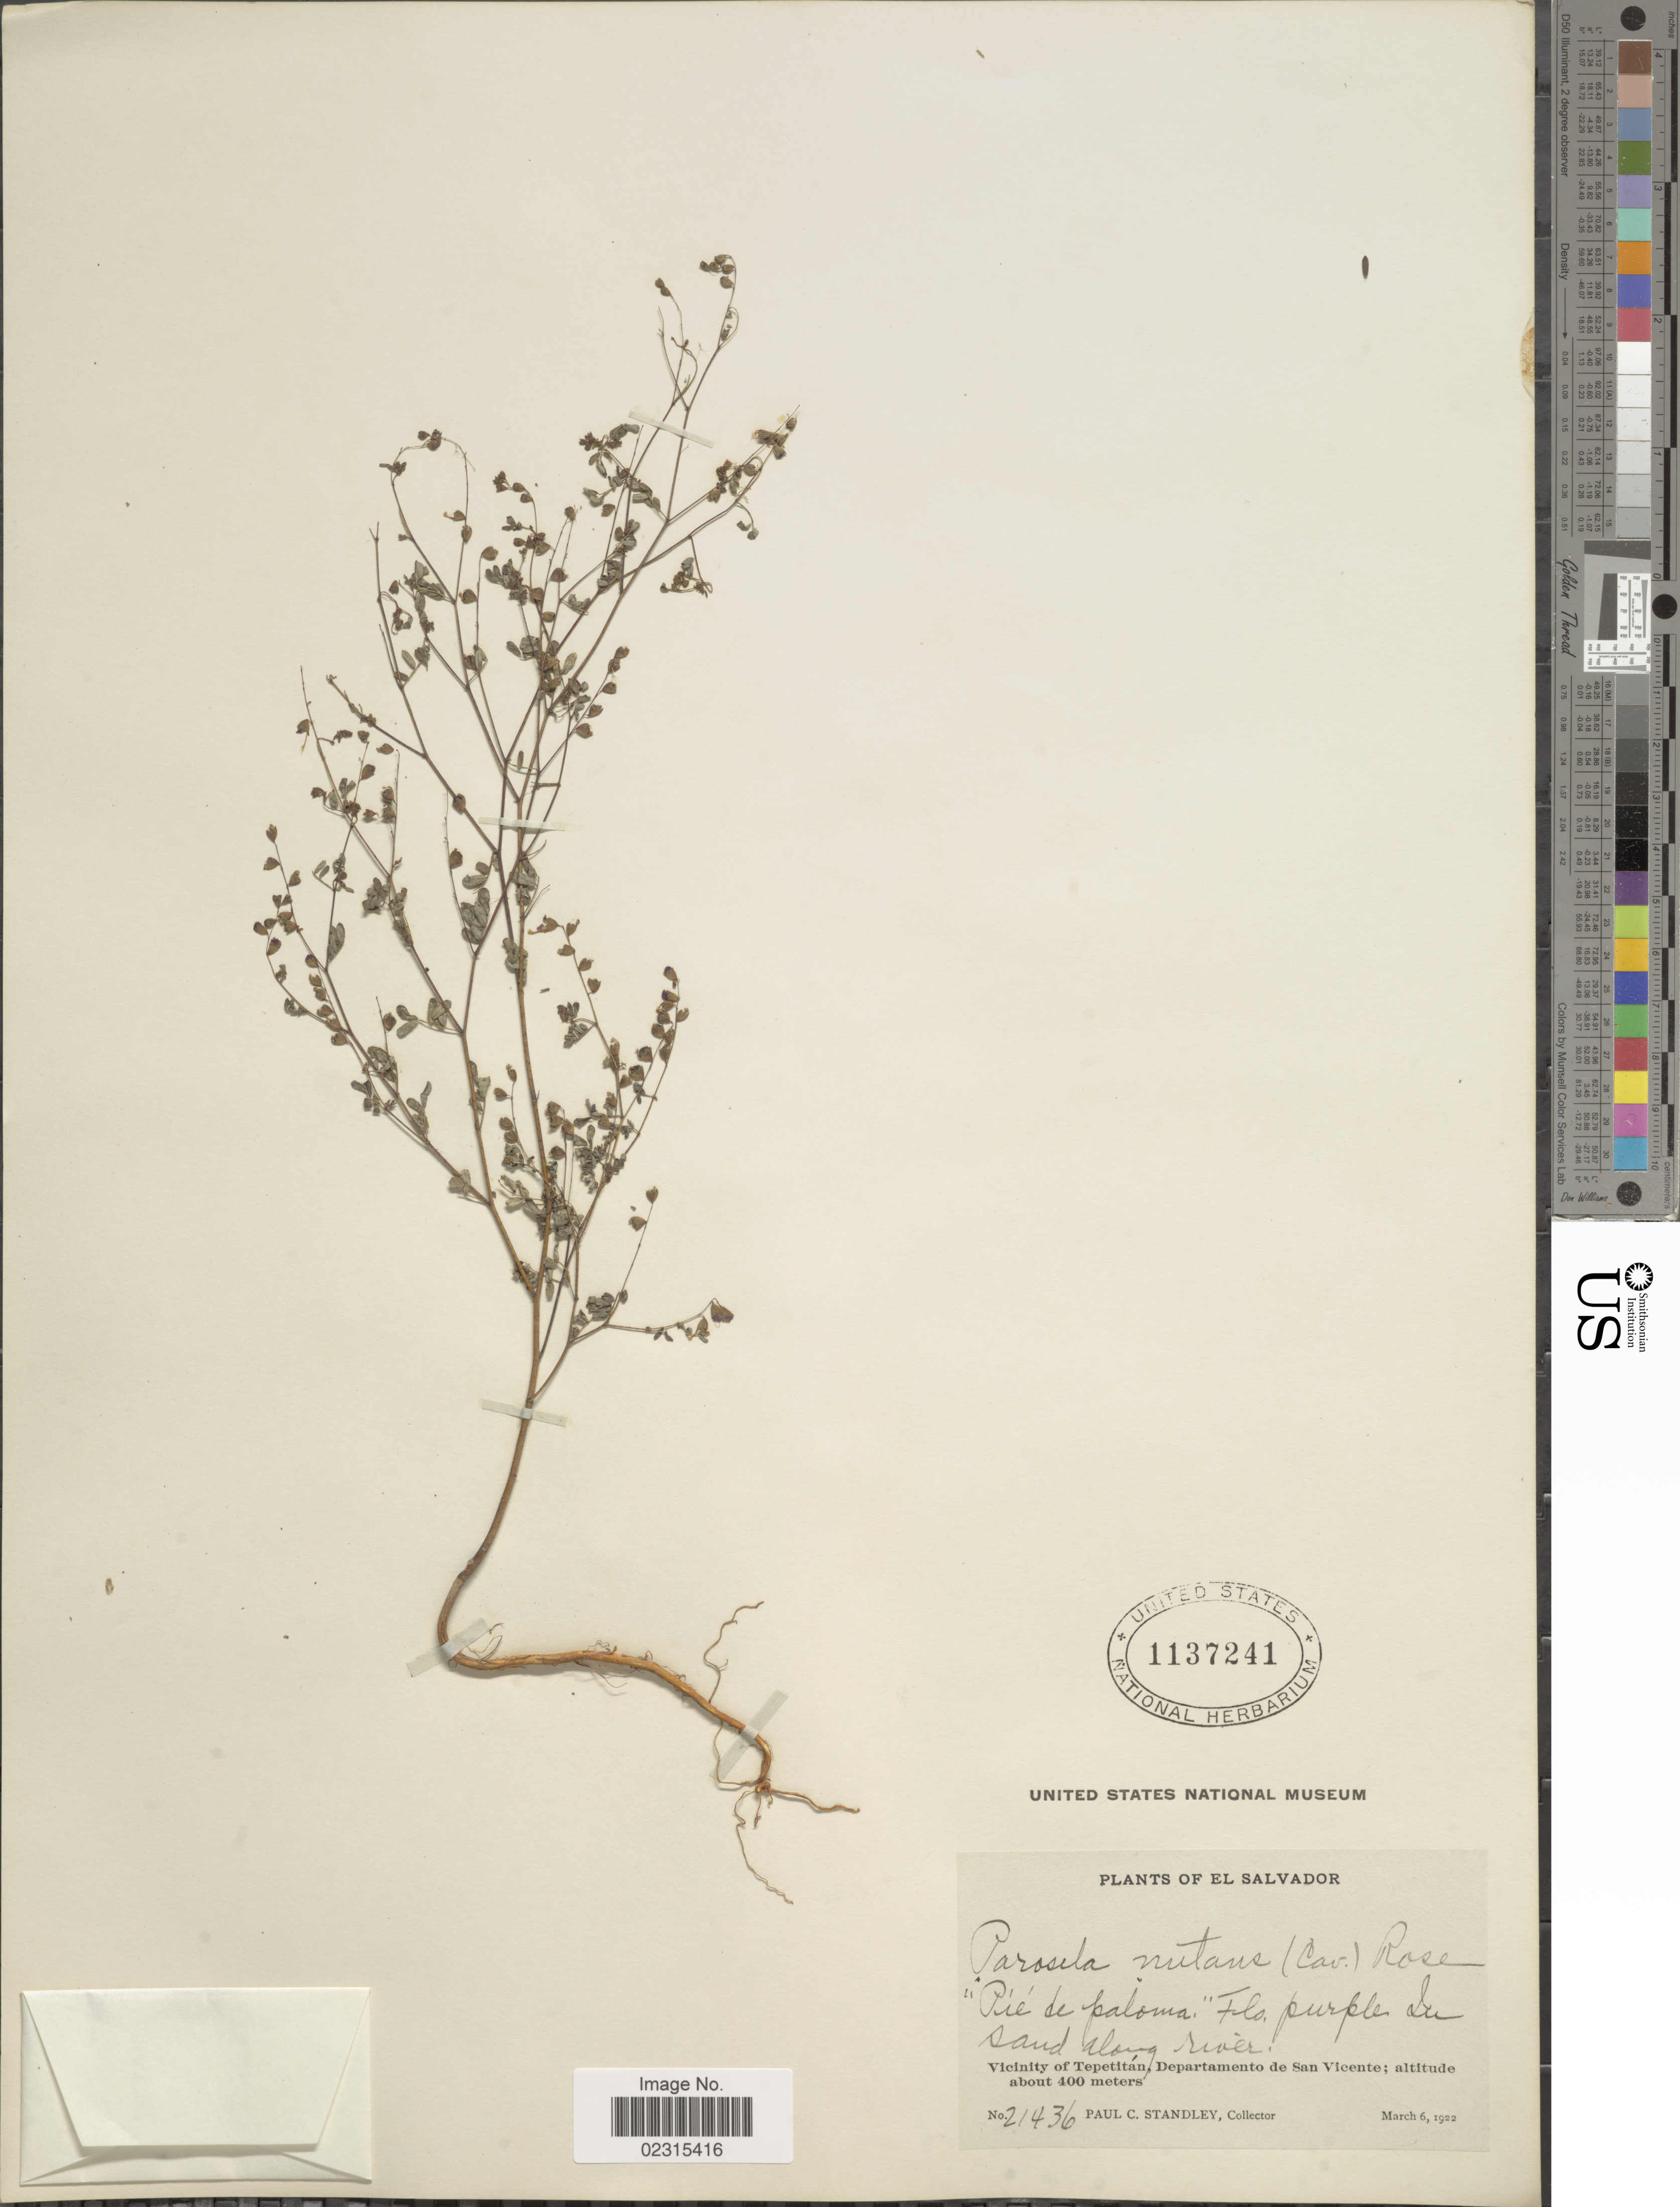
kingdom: Plantae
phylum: Tracheophyta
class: Magnoliopsida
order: Fabales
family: Fabaceae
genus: Marina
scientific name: Marina nutans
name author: (Cav.) Barneby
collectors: P. C. Standley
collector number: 21436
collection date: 1922-03-06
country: El Salvador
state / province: San Vincente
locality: Vicinity of Tepetitan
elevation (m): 400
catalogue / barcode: US 1137241